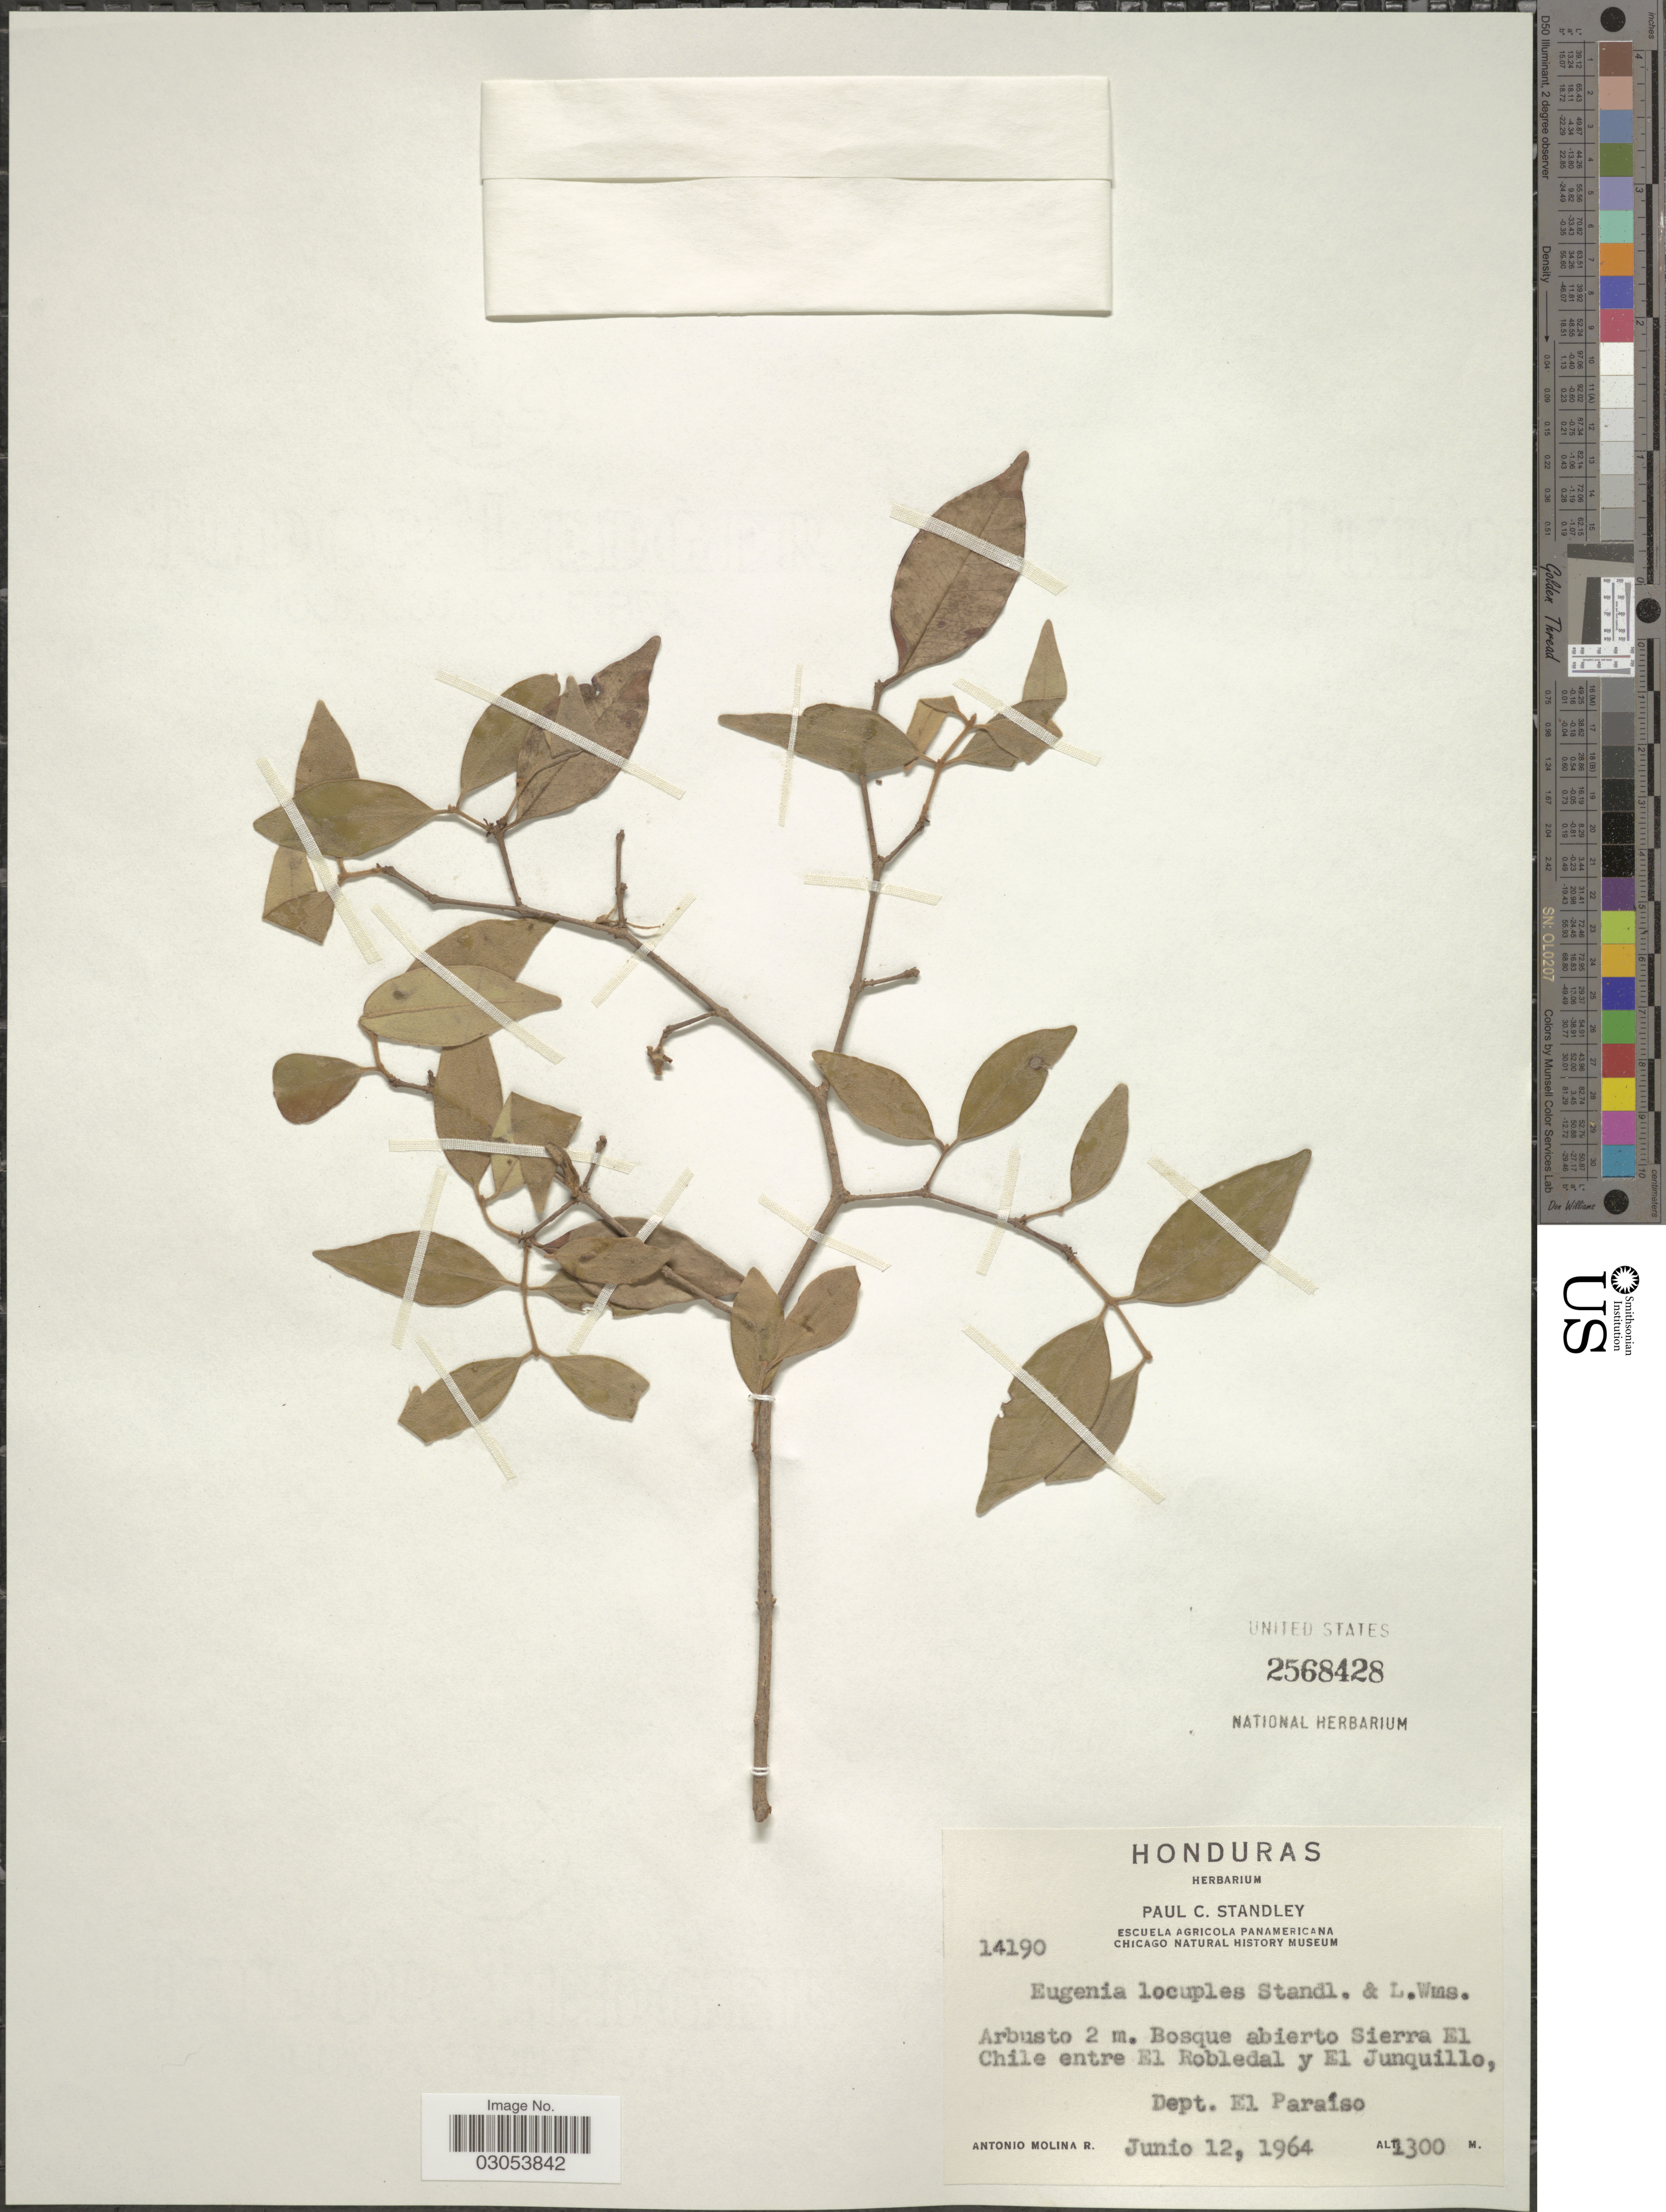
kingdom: Plantae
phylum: Tracheophyta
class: Magnoliopsida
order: Myrtales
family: Myrtaceae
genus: Eugenia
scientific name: Eugenia locuples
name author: Standl. & L.O. Williams ex Barrie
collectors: A. Molina R.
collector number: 14190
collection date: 1964-06-12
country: Honduras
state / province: El Paraíso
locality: Bosque abierto Sierra El Chile entre El Robledal y El Junquillo, Dept. El Paraíso.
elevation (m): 1300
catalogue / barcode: US 2568428